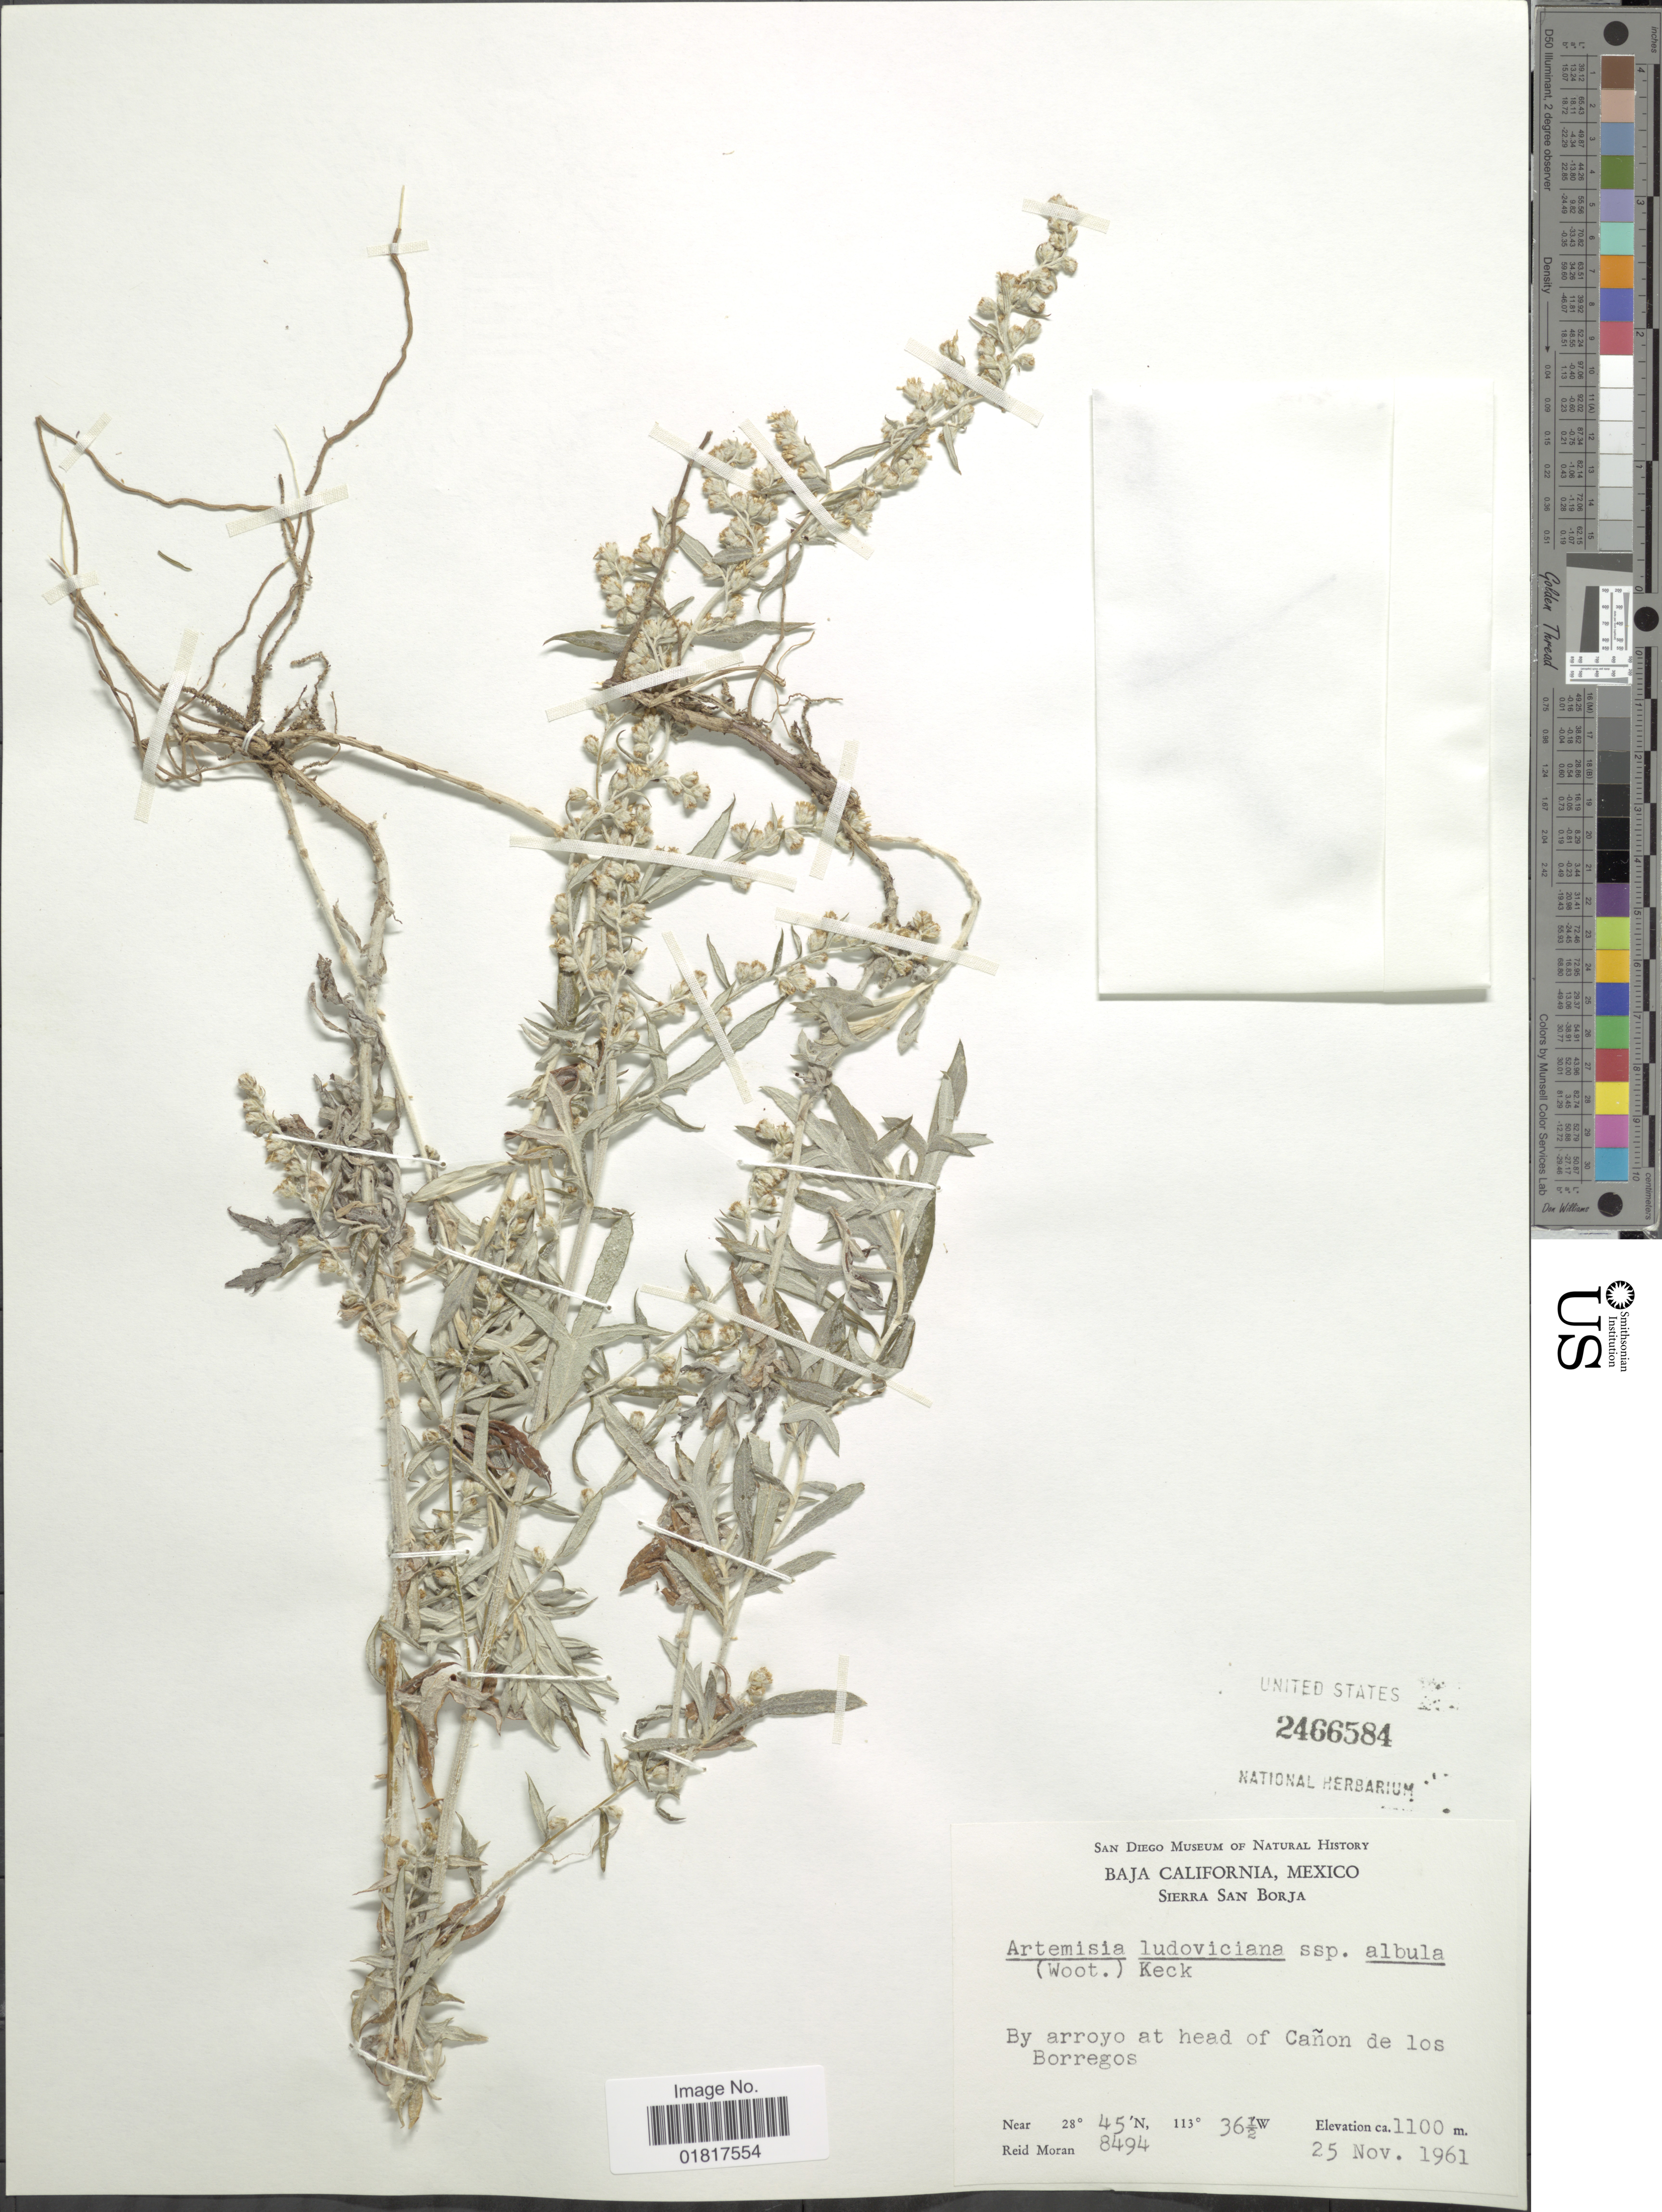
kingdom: Plantae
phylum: Tracheophyta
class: Magnoliopsida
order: Asterales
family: Asteraceae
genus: Artemisia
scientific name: Artemisia ludoviciana subsp. albula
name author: (Wooton) D.D. Keck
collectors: R. V. Moran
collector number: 8494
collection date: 1961-11-25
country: Mexico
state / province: Baja California Norte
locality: Sierra San Borja, By arroyo at head of Cañon de los Borregos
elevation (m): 1100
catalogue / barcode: US 2466584